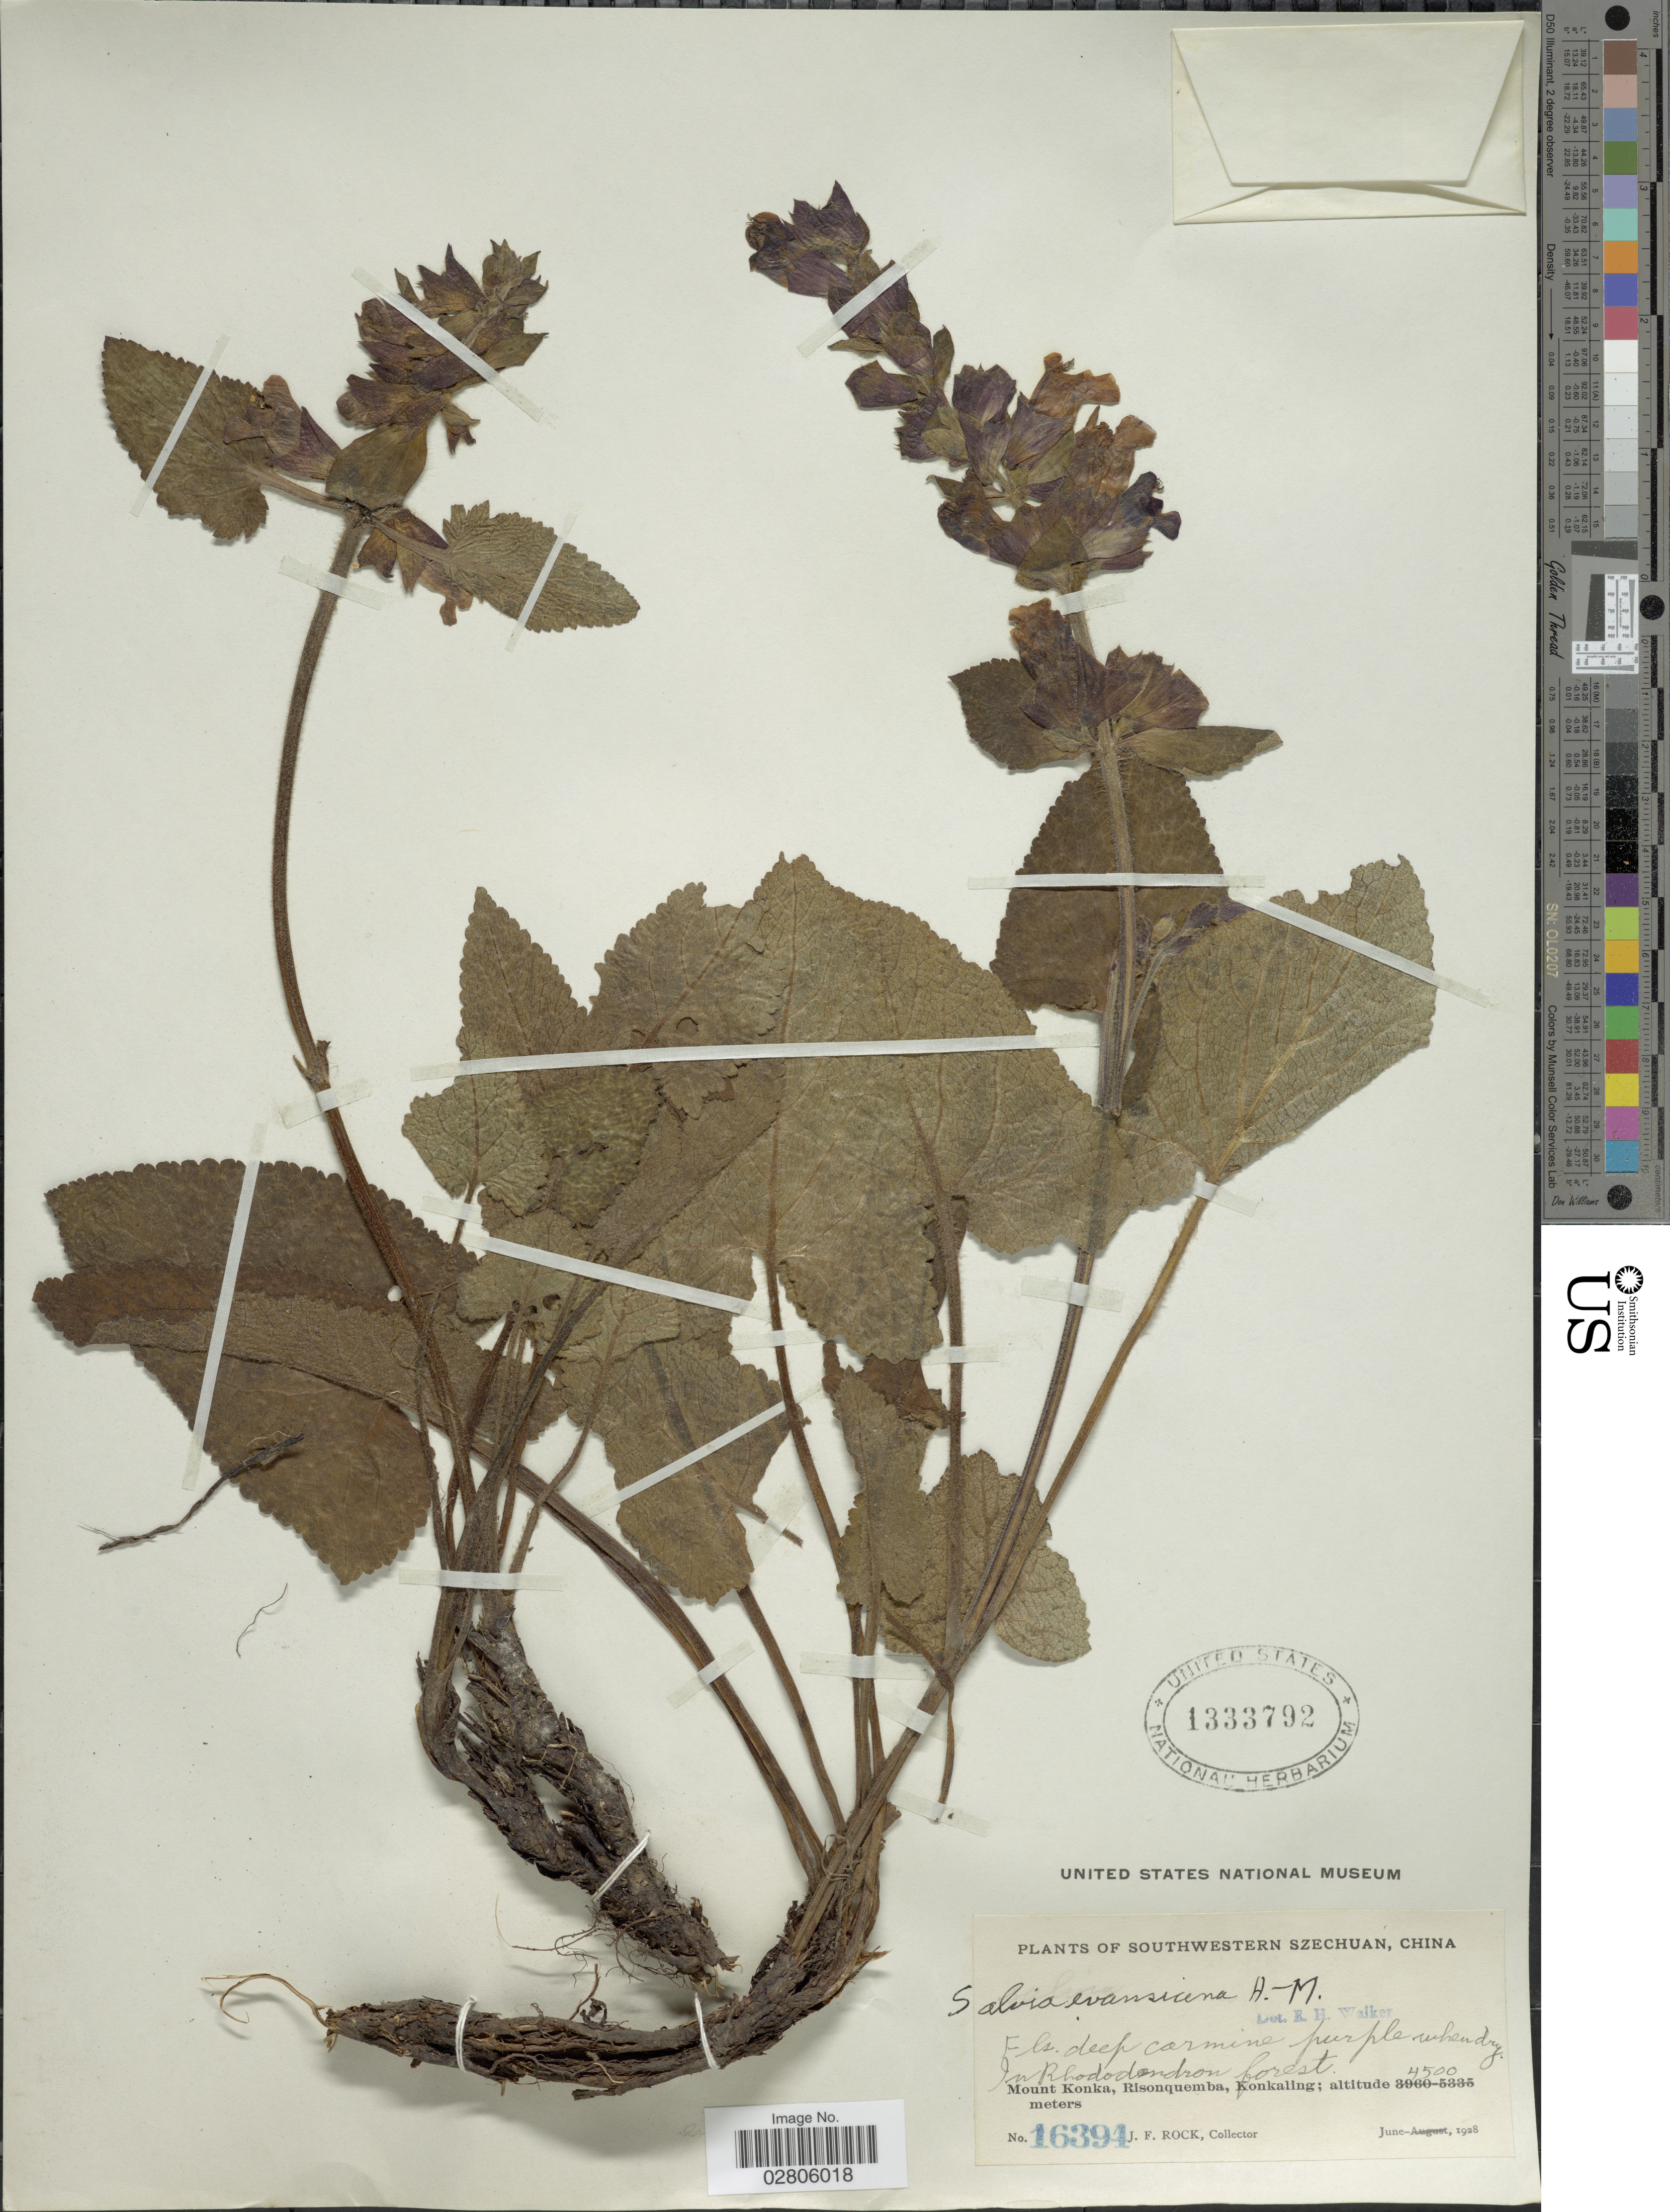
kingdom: Plantae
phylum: Tracheophyta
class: Magnoliopsida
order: Lamiales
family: Lamiaceae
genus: Salvia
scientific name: Salvia evansiana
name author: Hand.-Mazz.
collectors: J. Rock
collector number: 16394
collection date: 1928-06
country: China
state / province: Sichuan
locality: Southwestern Szechuan, Mount Konka, Risonquemba, Konkaling.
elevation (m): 4500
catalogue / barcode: US 1333792